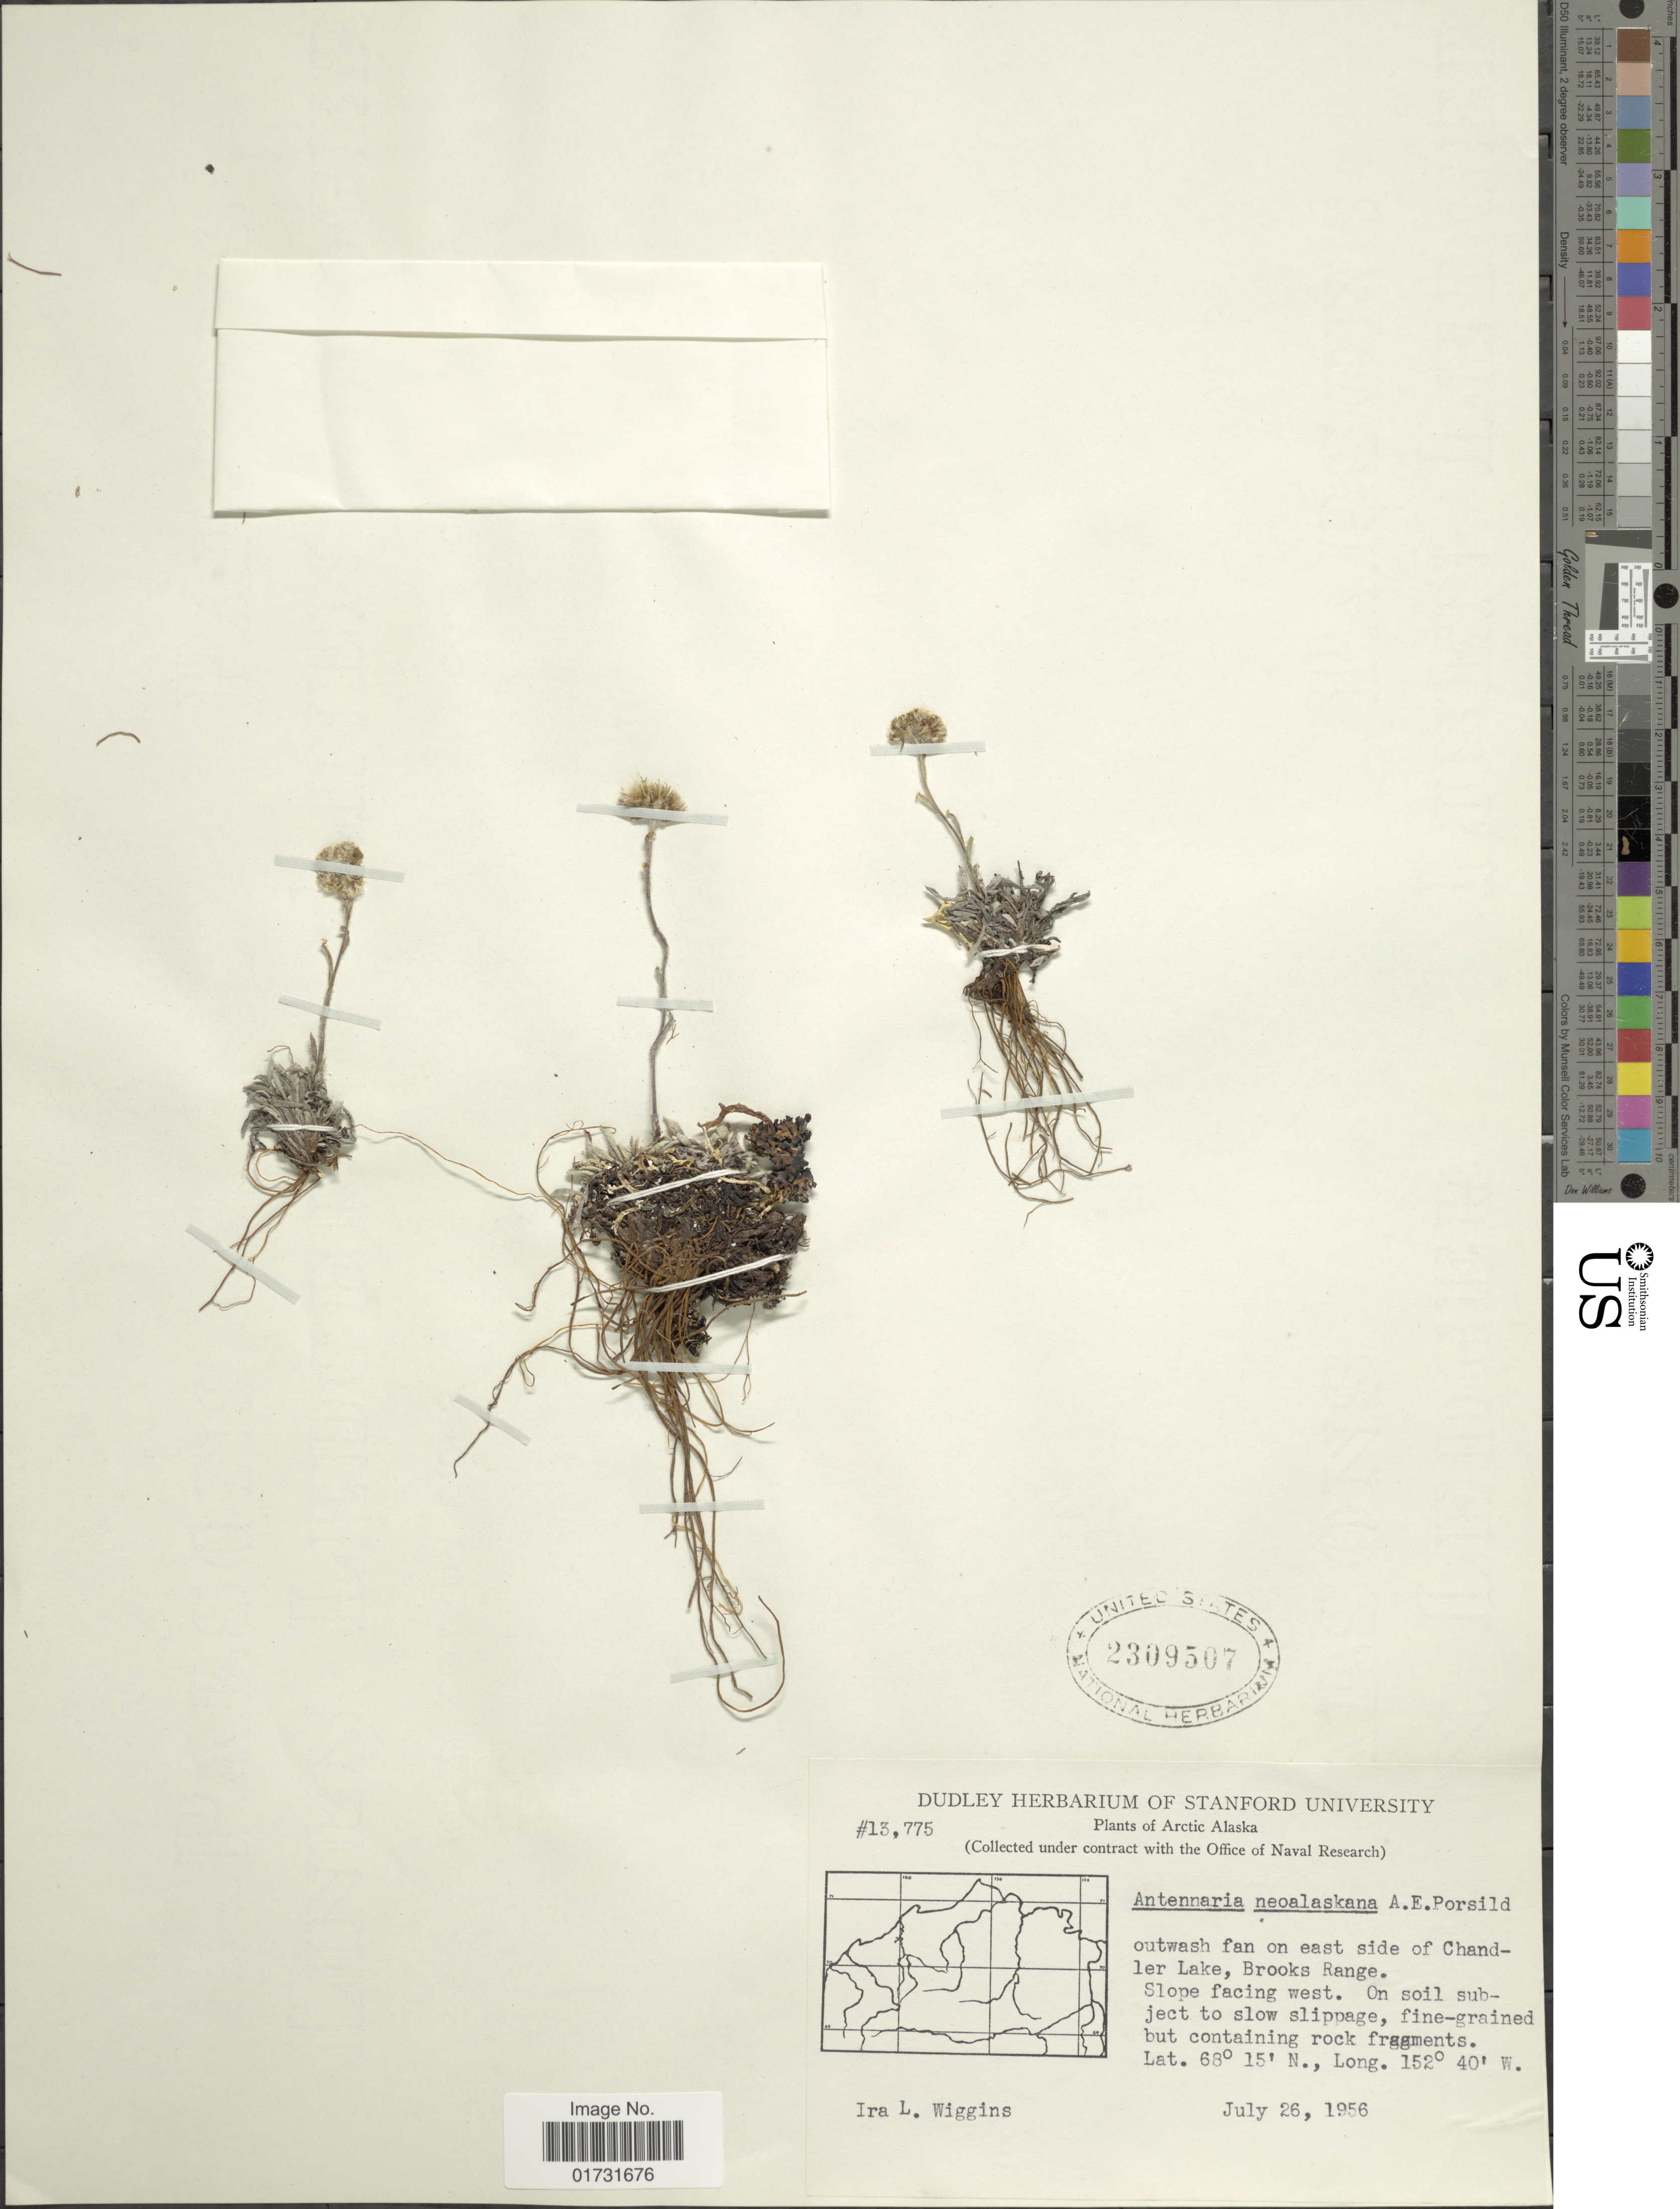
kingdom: Plantae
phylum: Tracheophyta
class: Magnoliopsida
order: Asterales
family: Asteraceae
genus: Antennaria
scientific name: Antennaria neoalaskana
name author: A.E. Porsild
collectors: I. L. Wiggins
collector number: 13775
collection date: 1956-07-26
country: United States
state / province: Alaska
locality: Arctic Alaska. outwash fan on east side of Chandler Lake, Brooks Range. Slope facing west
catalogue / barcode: US 2309507